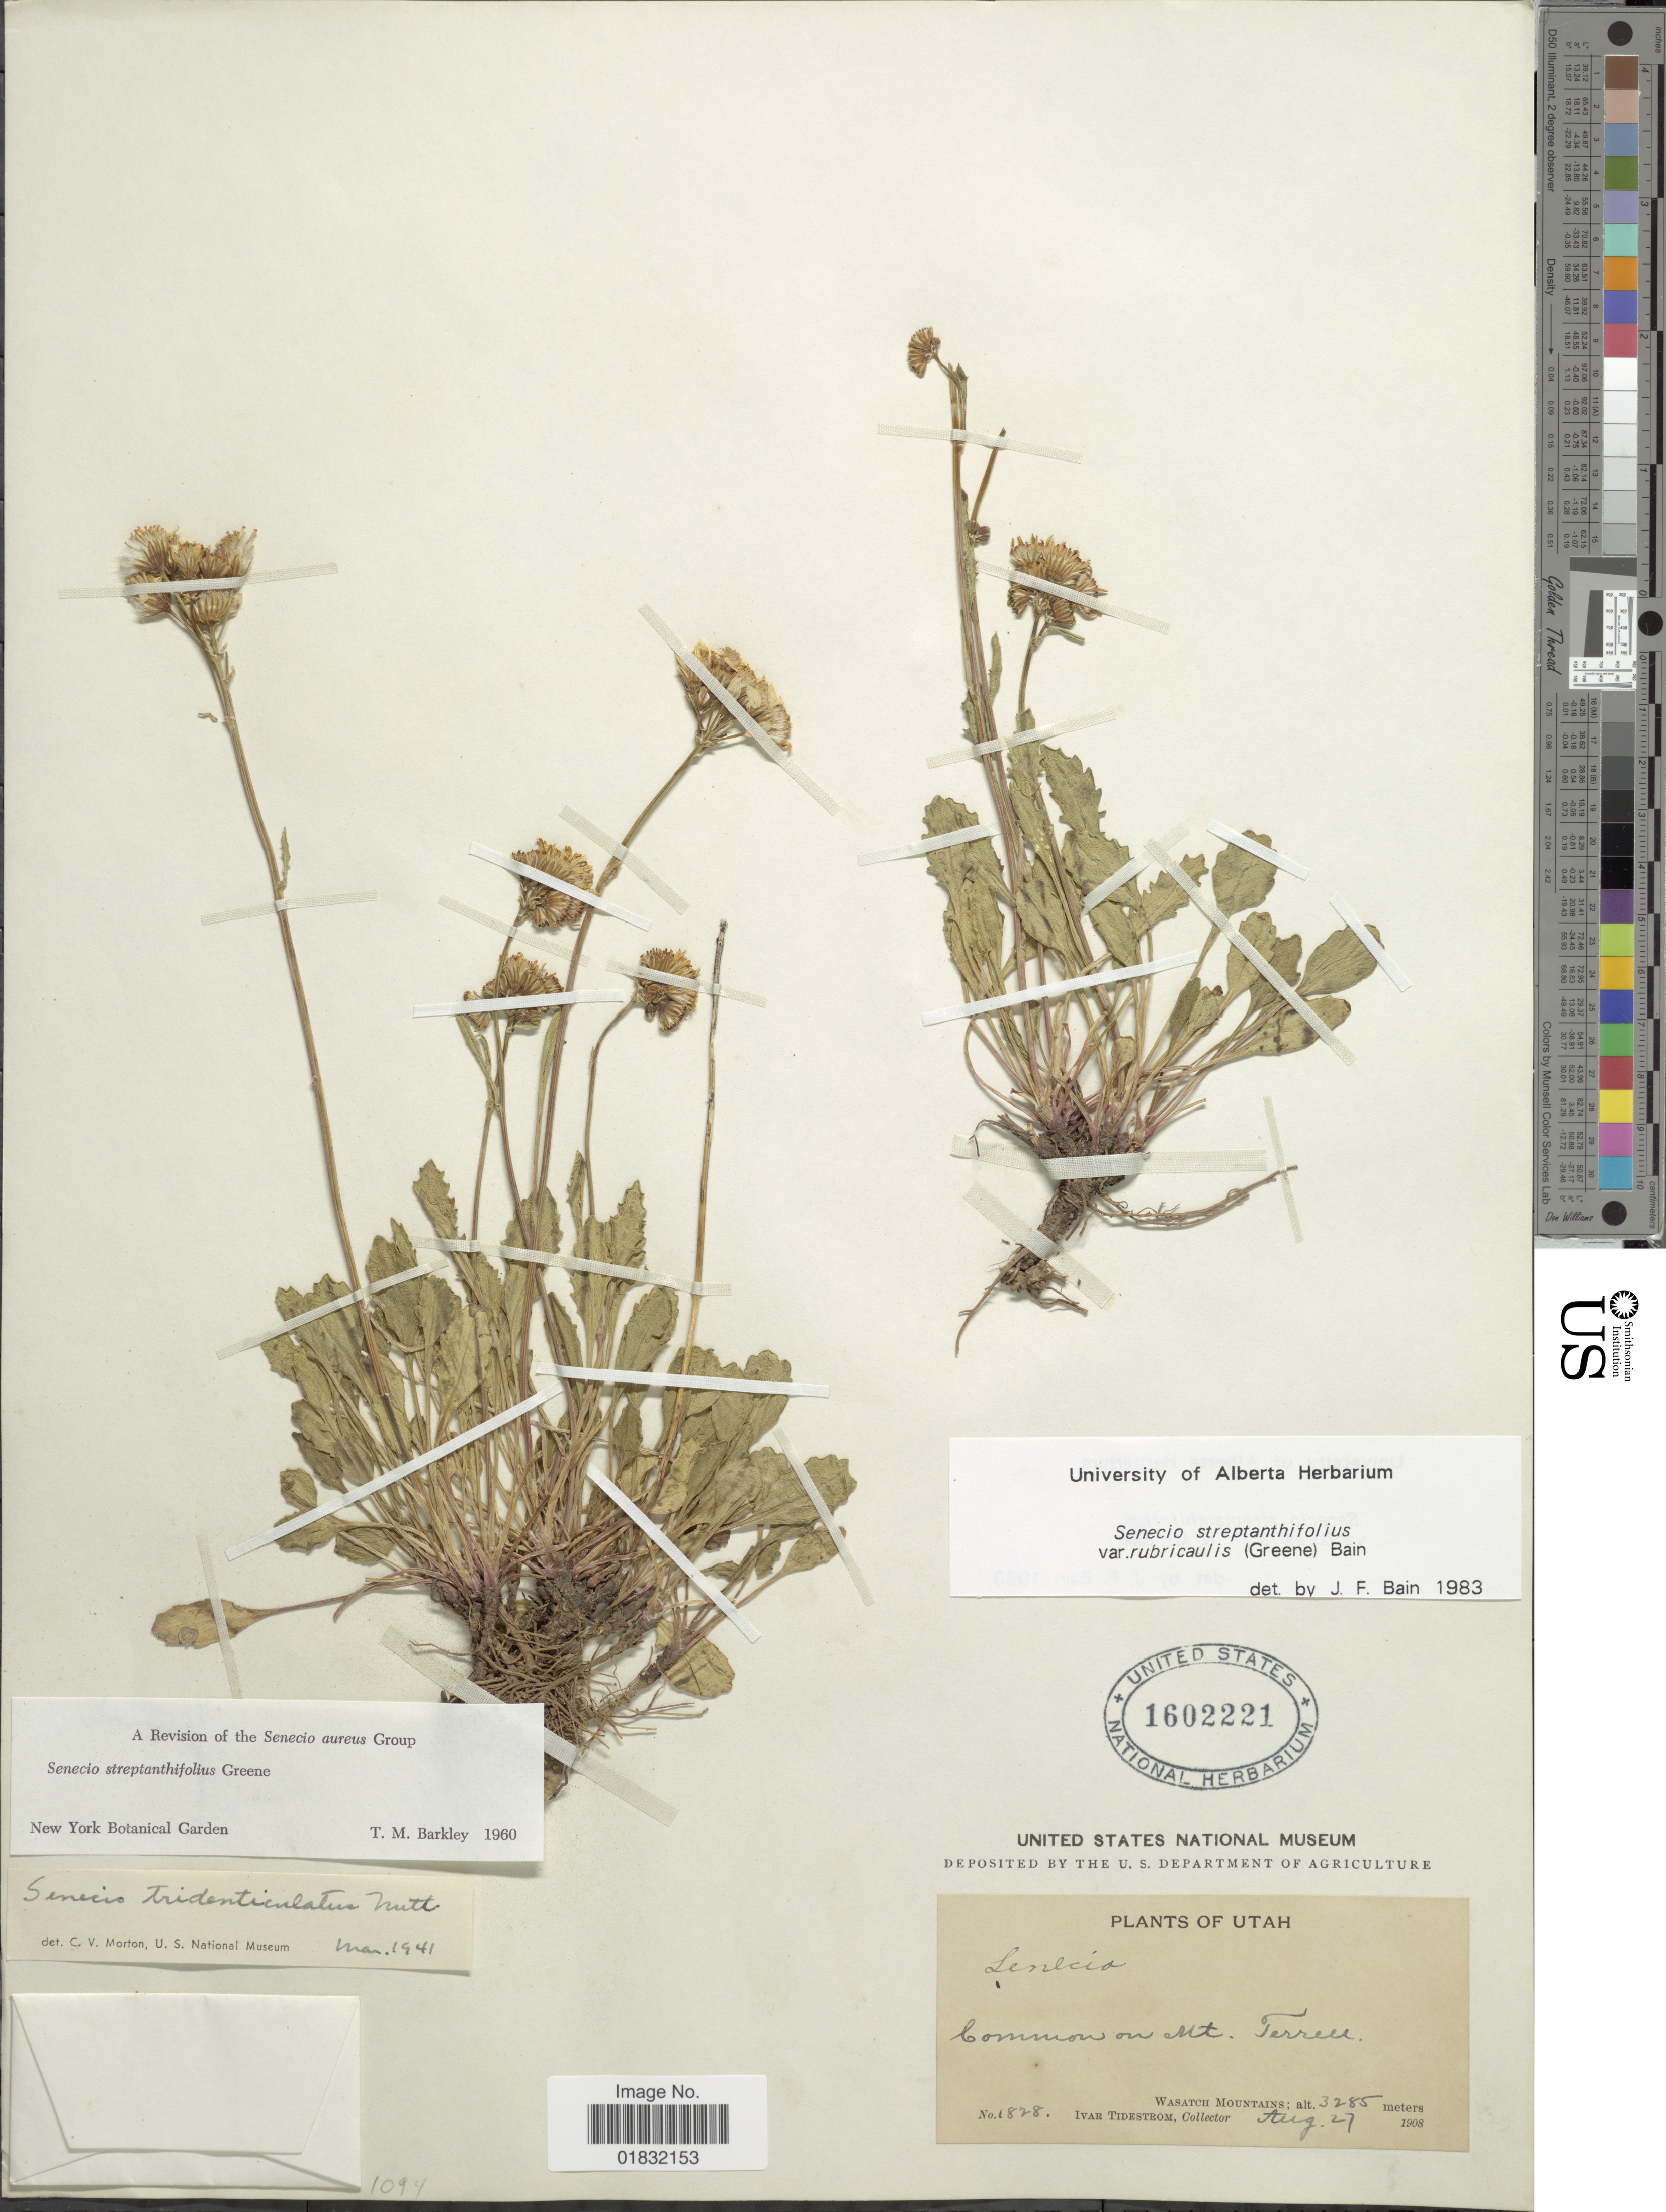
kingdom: Plantae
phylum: Tracheophyta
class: Magnoliopsida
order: Asterales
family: Asteraceae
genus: Packera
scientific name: Packera streptanthifolia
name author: (Greene) W.A. Weber & Á. Löve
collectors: I. F. Tidestrom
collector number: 1828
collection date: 1908-08-27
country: United States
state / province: Utah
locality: Common on Mt Terrell, Wasatch Mountains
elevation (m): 3285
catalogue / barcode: US 1602221